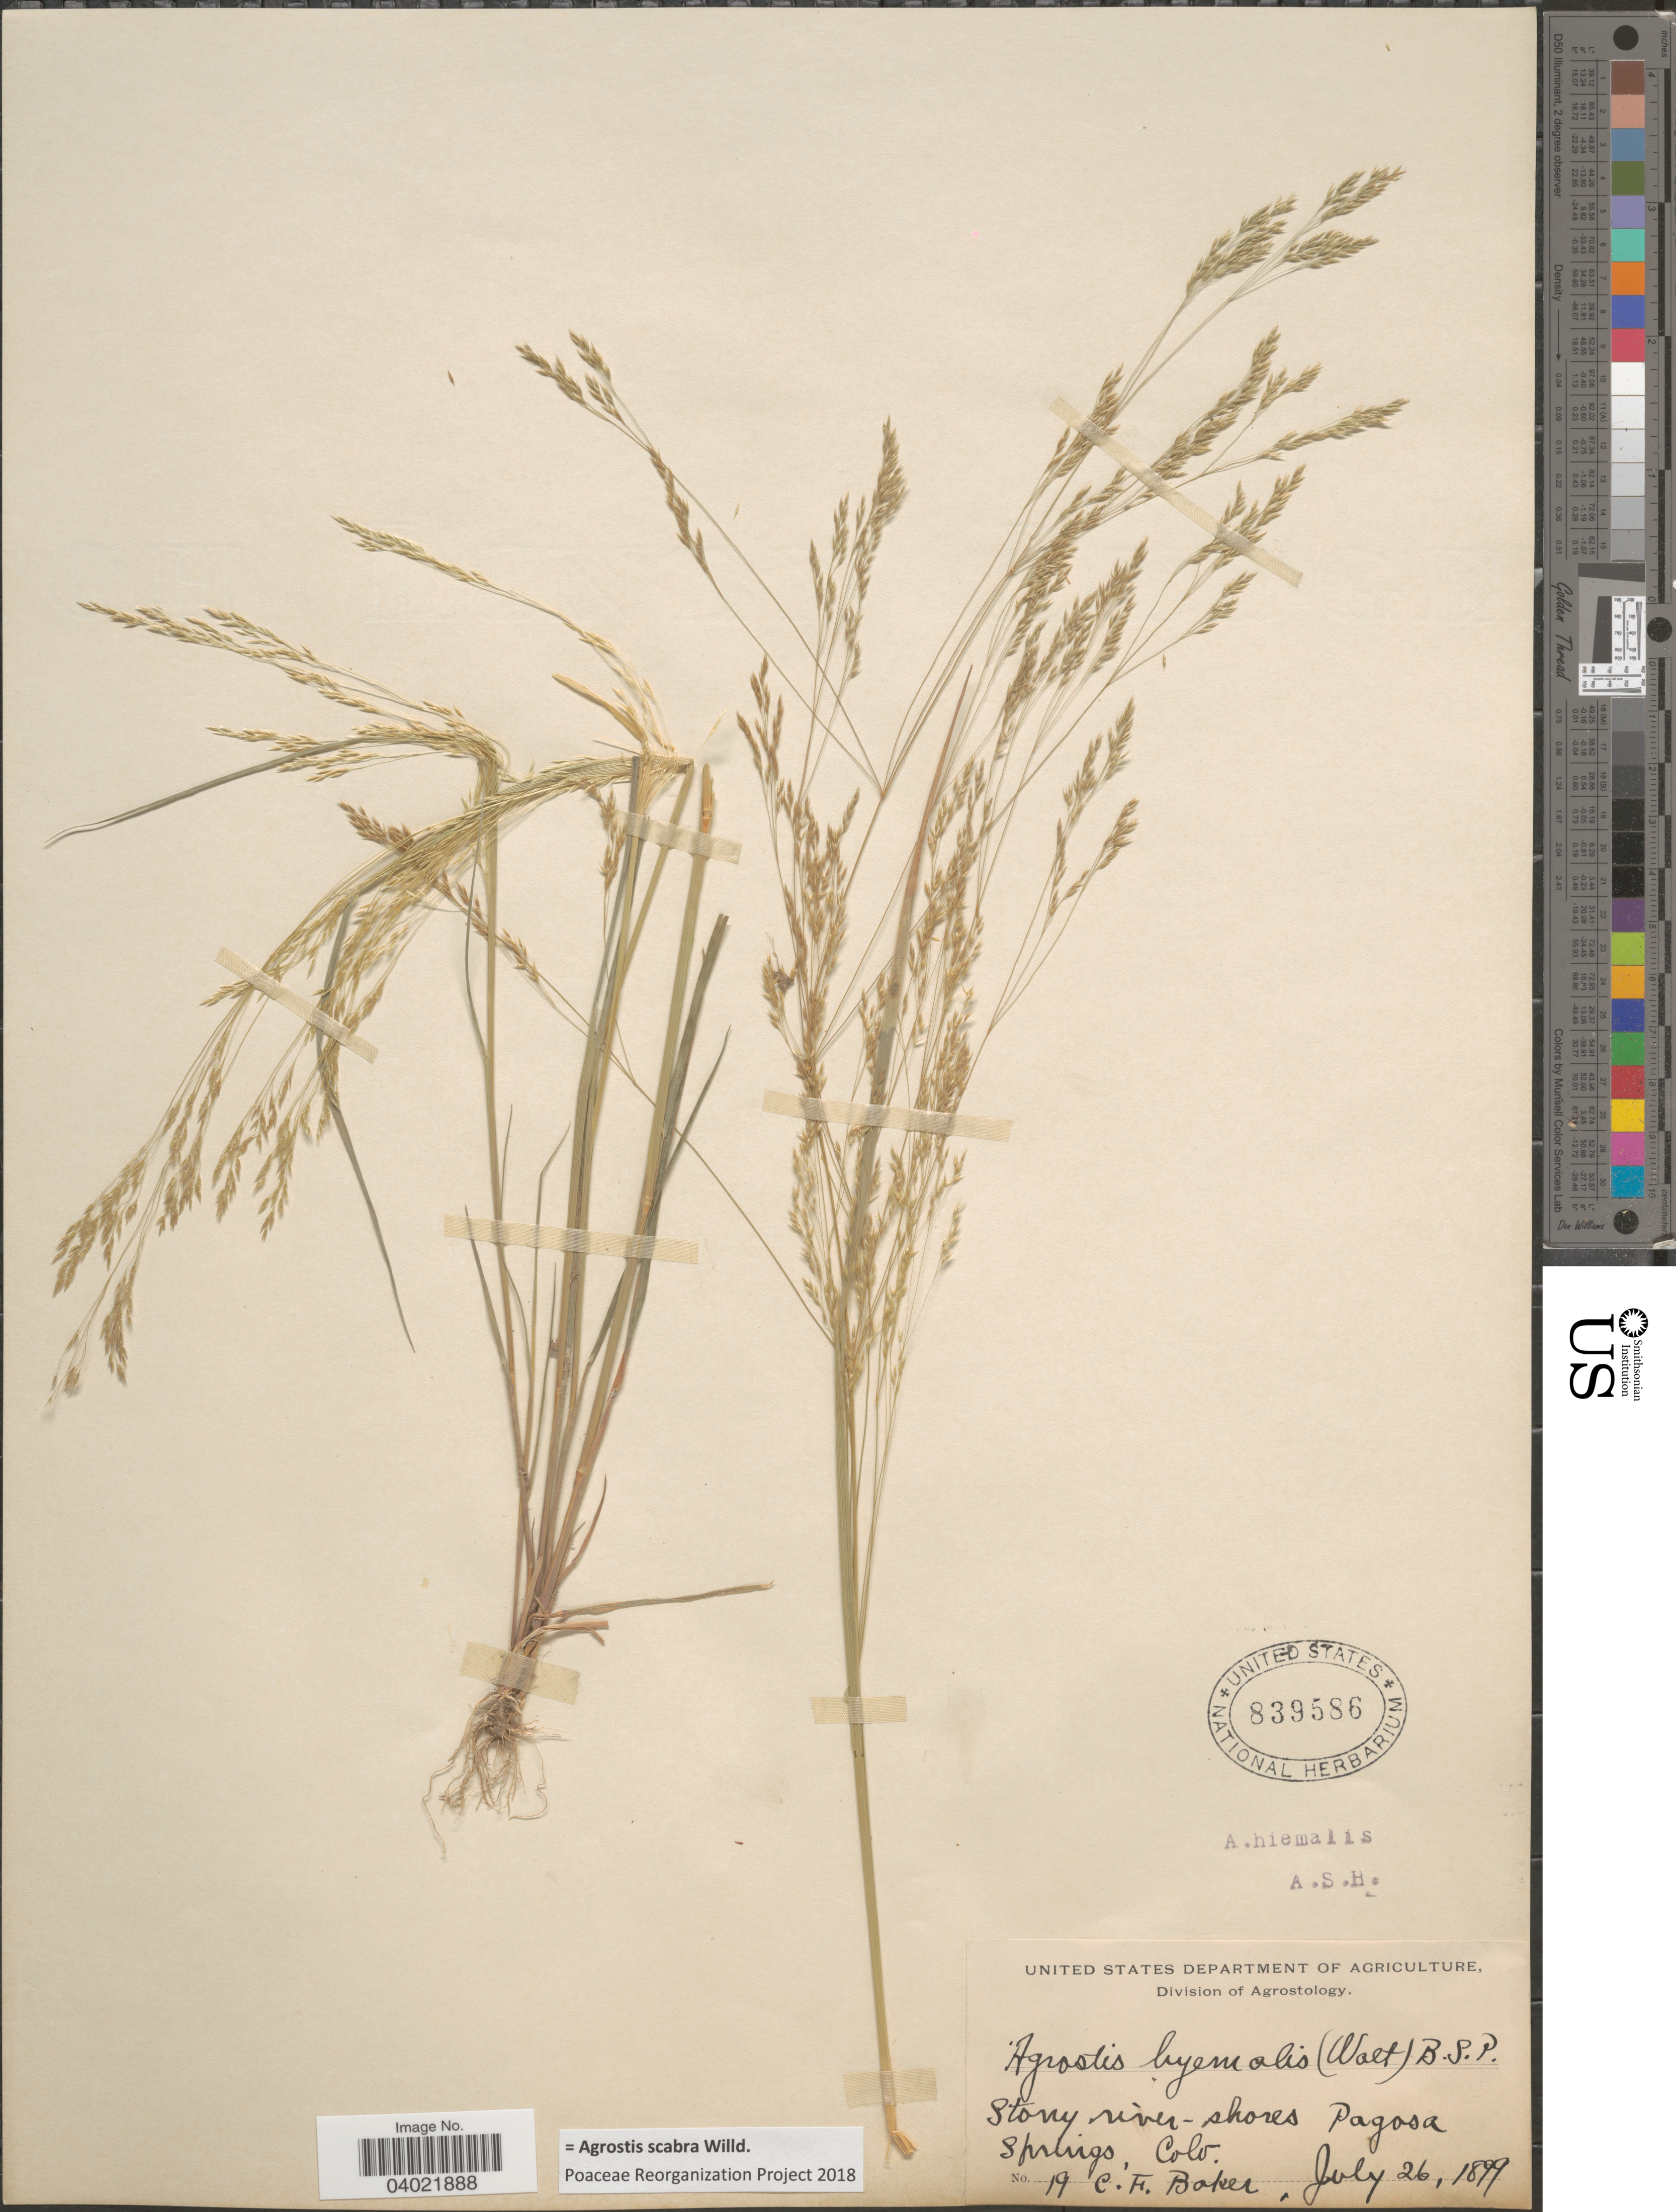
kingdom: Plantae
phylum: Tracheophyta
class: Liliopsida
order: Poales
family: Poaceae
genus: Agrostis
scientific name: Agrostis scabra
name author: Willd.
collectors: C. F. Baker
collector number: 19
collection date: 1899-07-26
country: United States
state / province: Colorado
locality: Pagosa Springs.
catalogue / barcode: US 839586